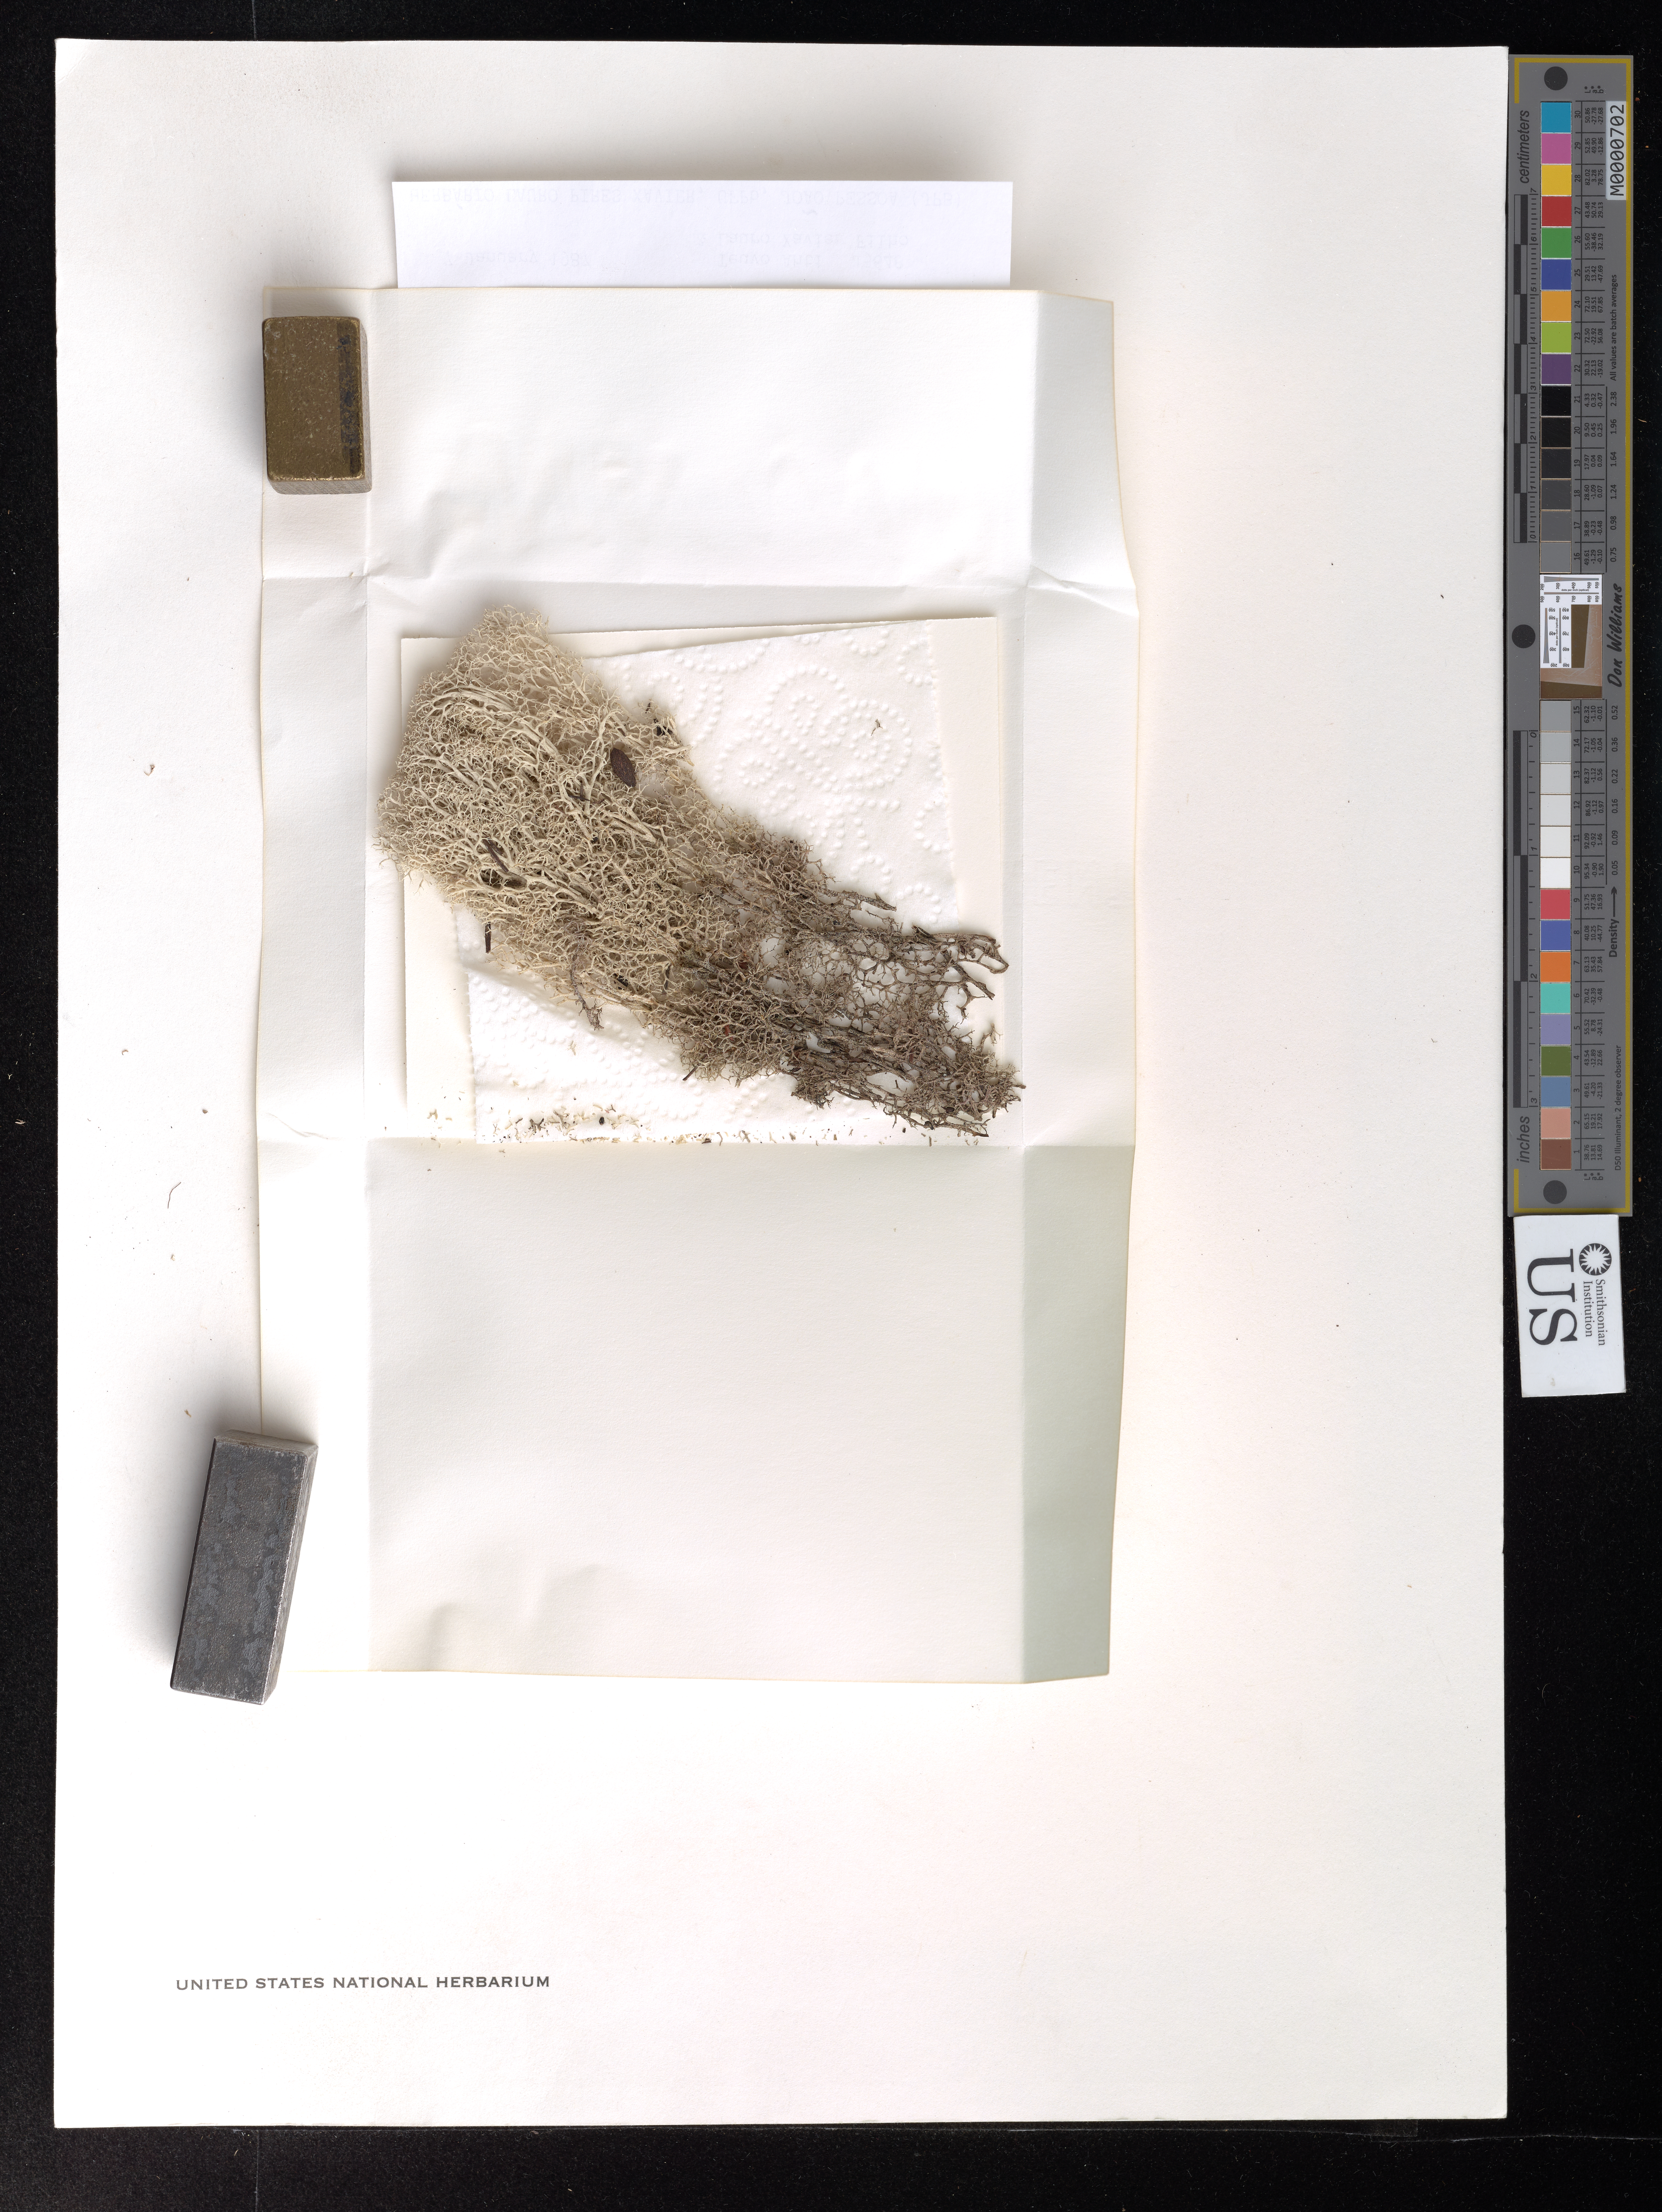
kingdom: Fungi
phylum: Ascomycota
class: Lecanoromycetes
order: Lecanorales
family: Cladoniaceae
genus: Cladina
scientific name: Cladina dendroides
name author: (Abbayes) Ahti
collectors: T. T. Ahti & X. Filho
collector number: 45648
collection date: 1987-01-07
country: Brazil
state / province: Paraíba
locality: Muncipio Santa Rita: c. 15 km NW of Santa Rita.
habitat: Sandy tabuleiro, open scrub (cerrado).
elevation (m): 120